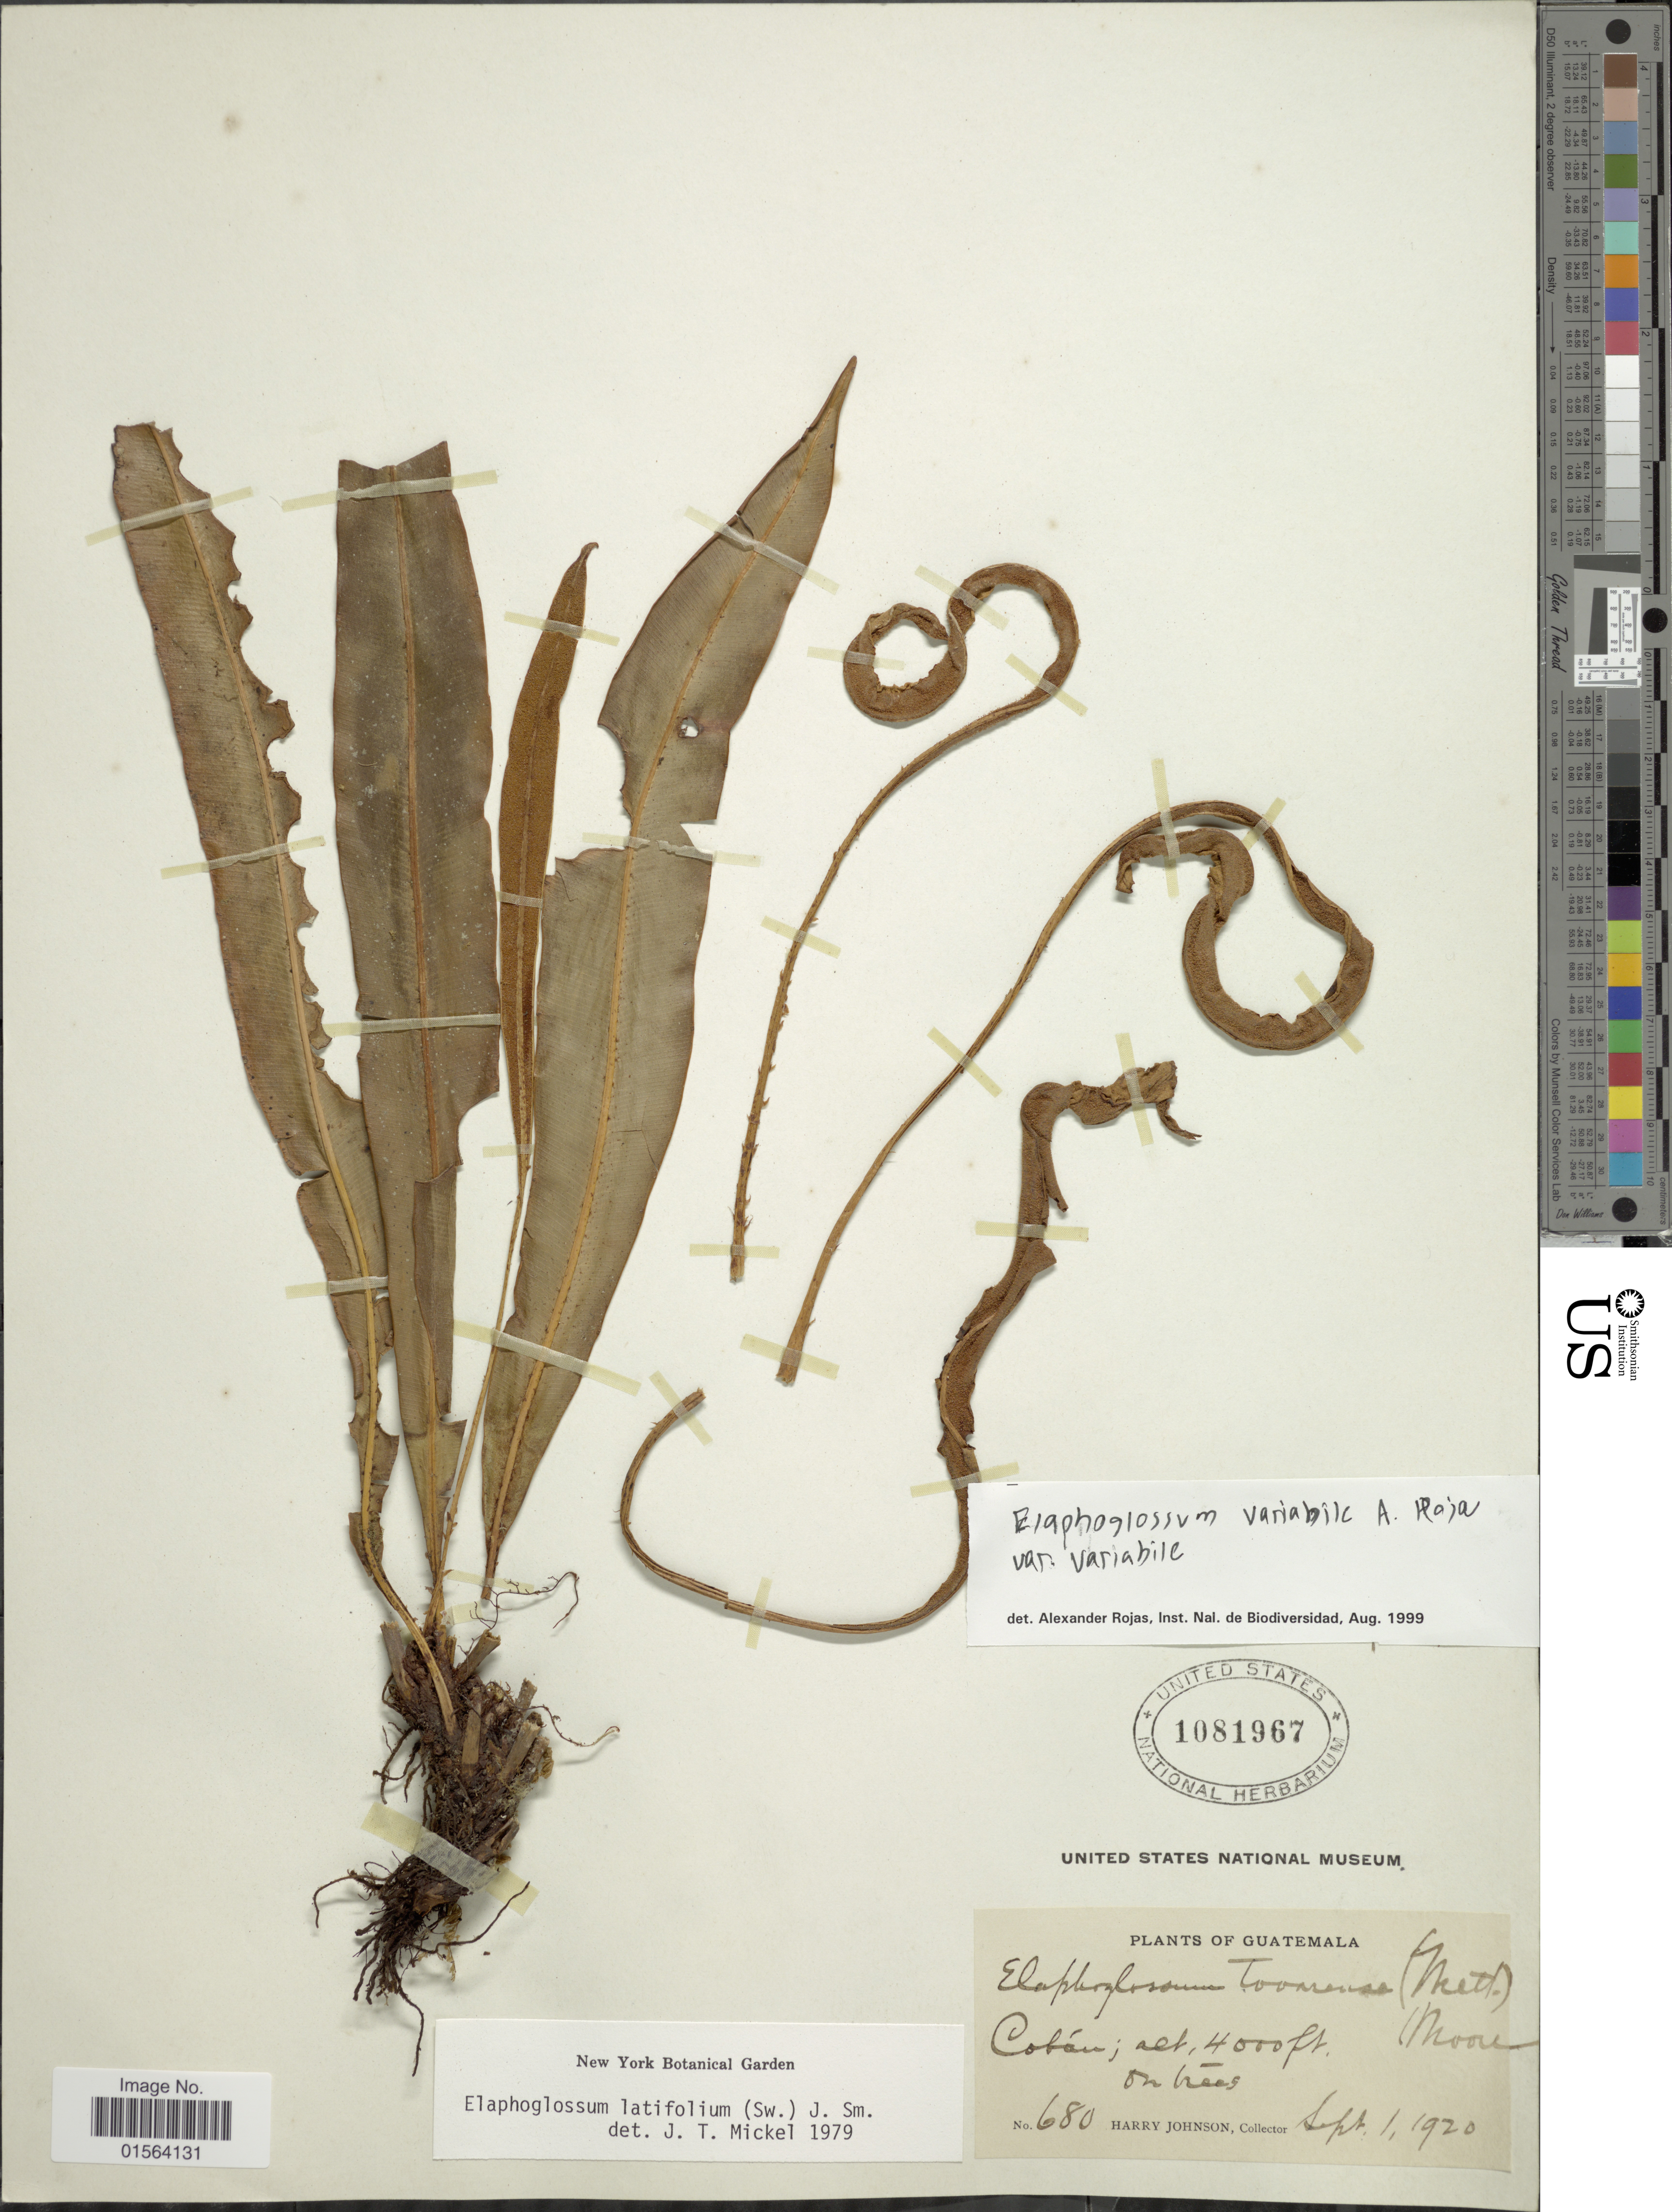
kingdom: Plantae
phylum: Tracheophyta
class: Polypodiopsida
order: Polypodiales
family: Dryopteridaceae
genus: Elaphoglossum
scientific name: Elaphoglossum latifolium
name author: (Sw.) J. Sm.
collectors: H. Johnson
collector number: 680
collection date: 1920-09-01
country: Guatemala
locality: Coban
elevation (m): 1219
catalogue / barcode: US 1081967